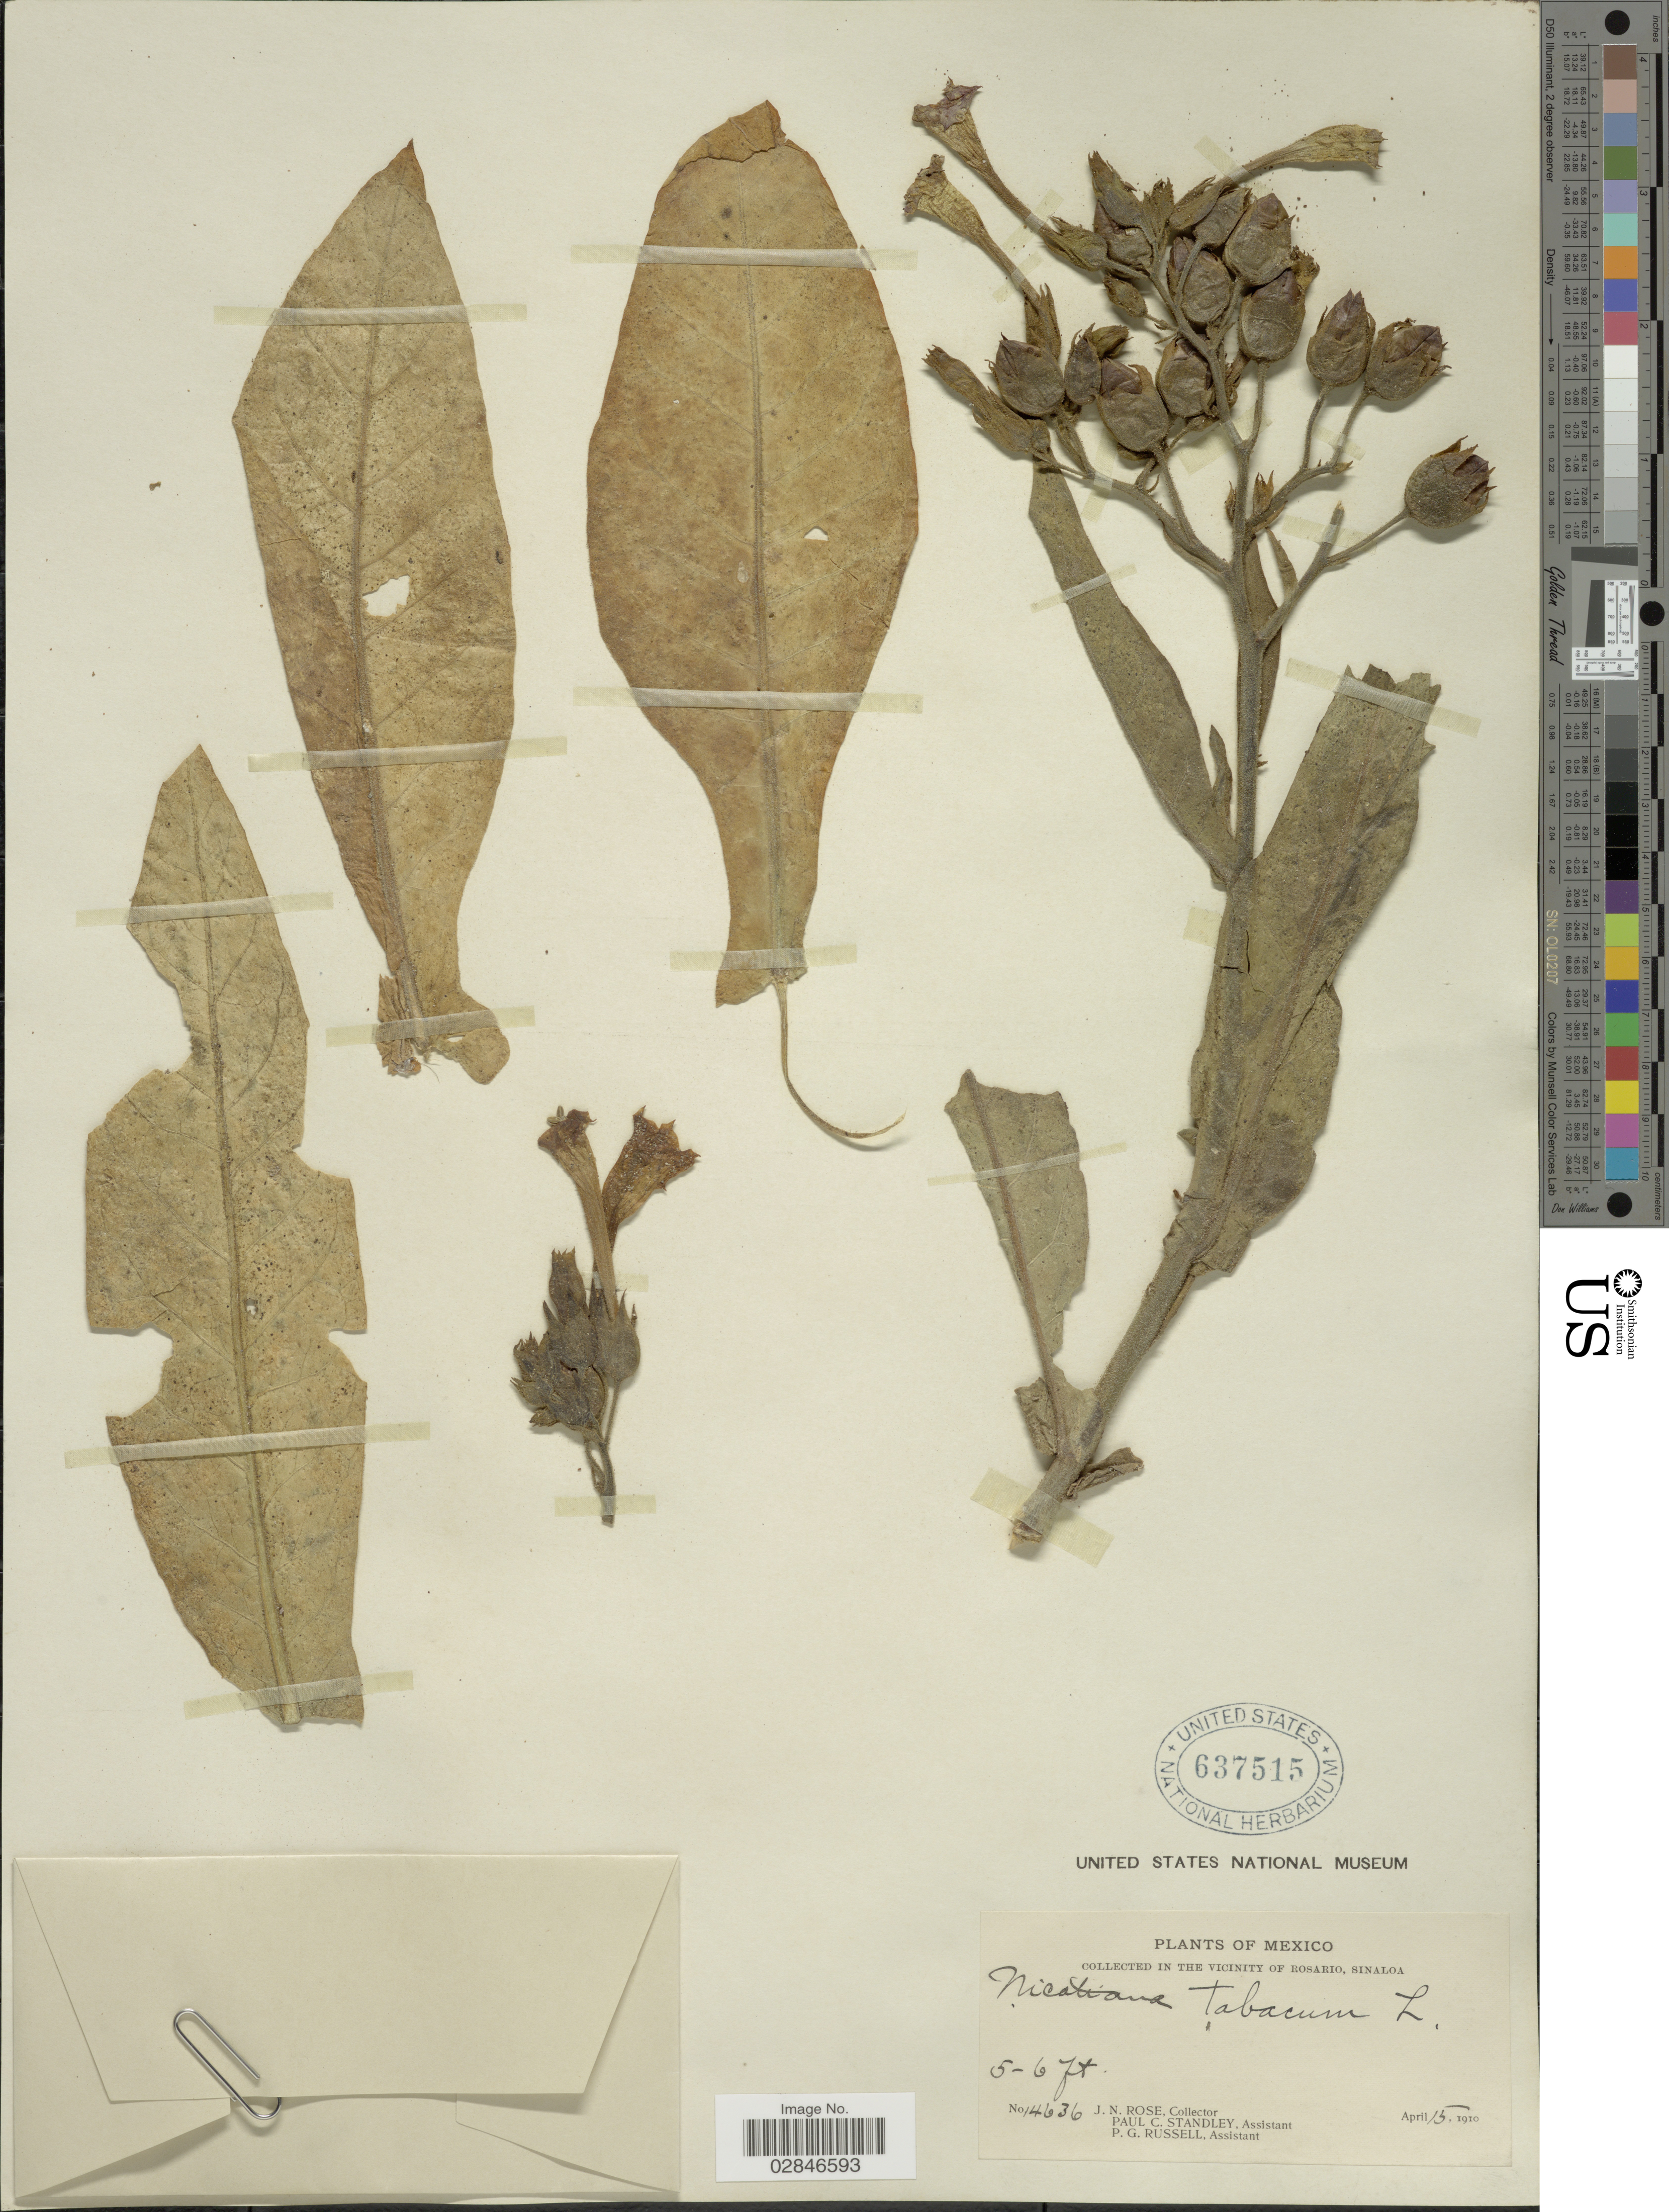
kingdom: Plantae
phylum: Tracheophyta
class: Magnoliopsida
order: Solanales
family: Solanaceae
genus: Nicotiana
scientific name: Nicotiana tabacum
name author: L.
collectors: J. N. Rose, P. C. Standley & P. G. Russell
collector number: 14636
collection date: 1910-04-15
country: Mexico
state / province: Sinaloa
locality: In the vicinity of Rosario.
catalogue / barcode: US 637515